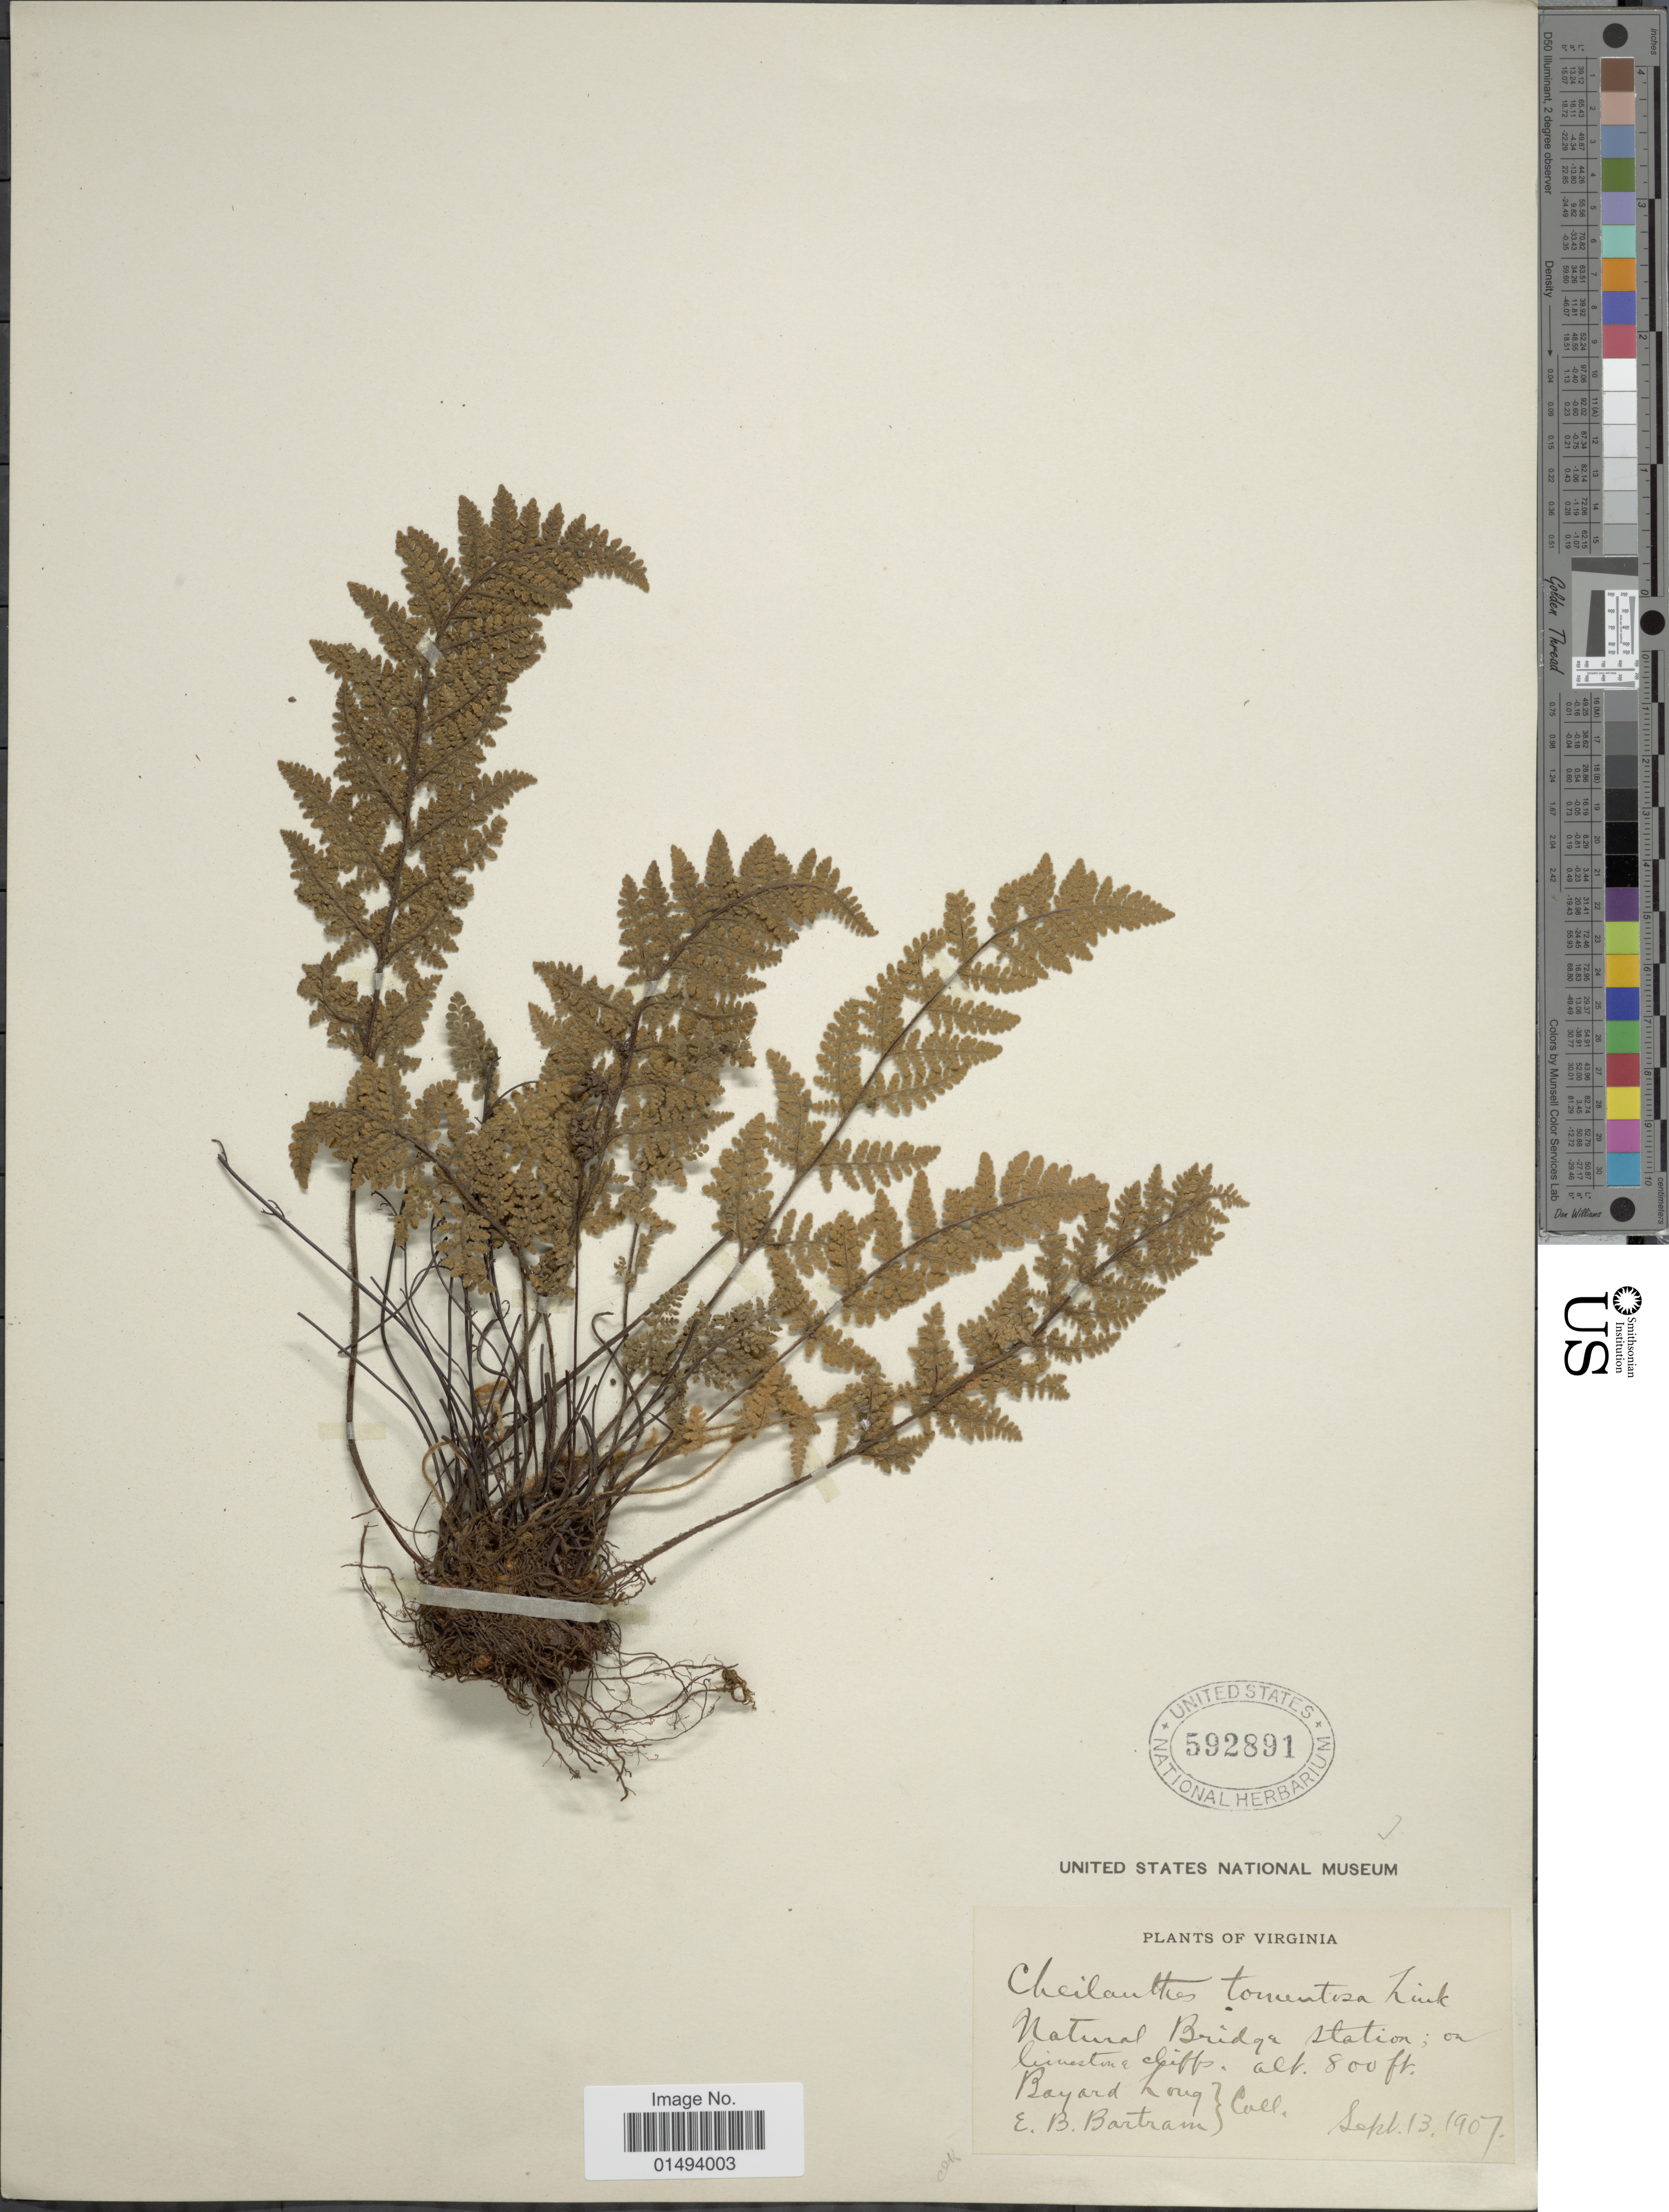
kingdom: Plantae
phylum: Tracheophyta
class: Polypodiopsida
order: Polypodiales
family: Pteridaceae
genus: Myriopteris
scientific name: Myriopteris tomentosa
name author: (Link) Fée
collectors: B. H. Long & E. B. Bartram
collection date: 1907-09-13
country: United States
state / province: Virginia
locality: Virginia, Natural Bridge Station; on limestone cliffs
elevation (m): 244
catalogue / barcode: US 592891